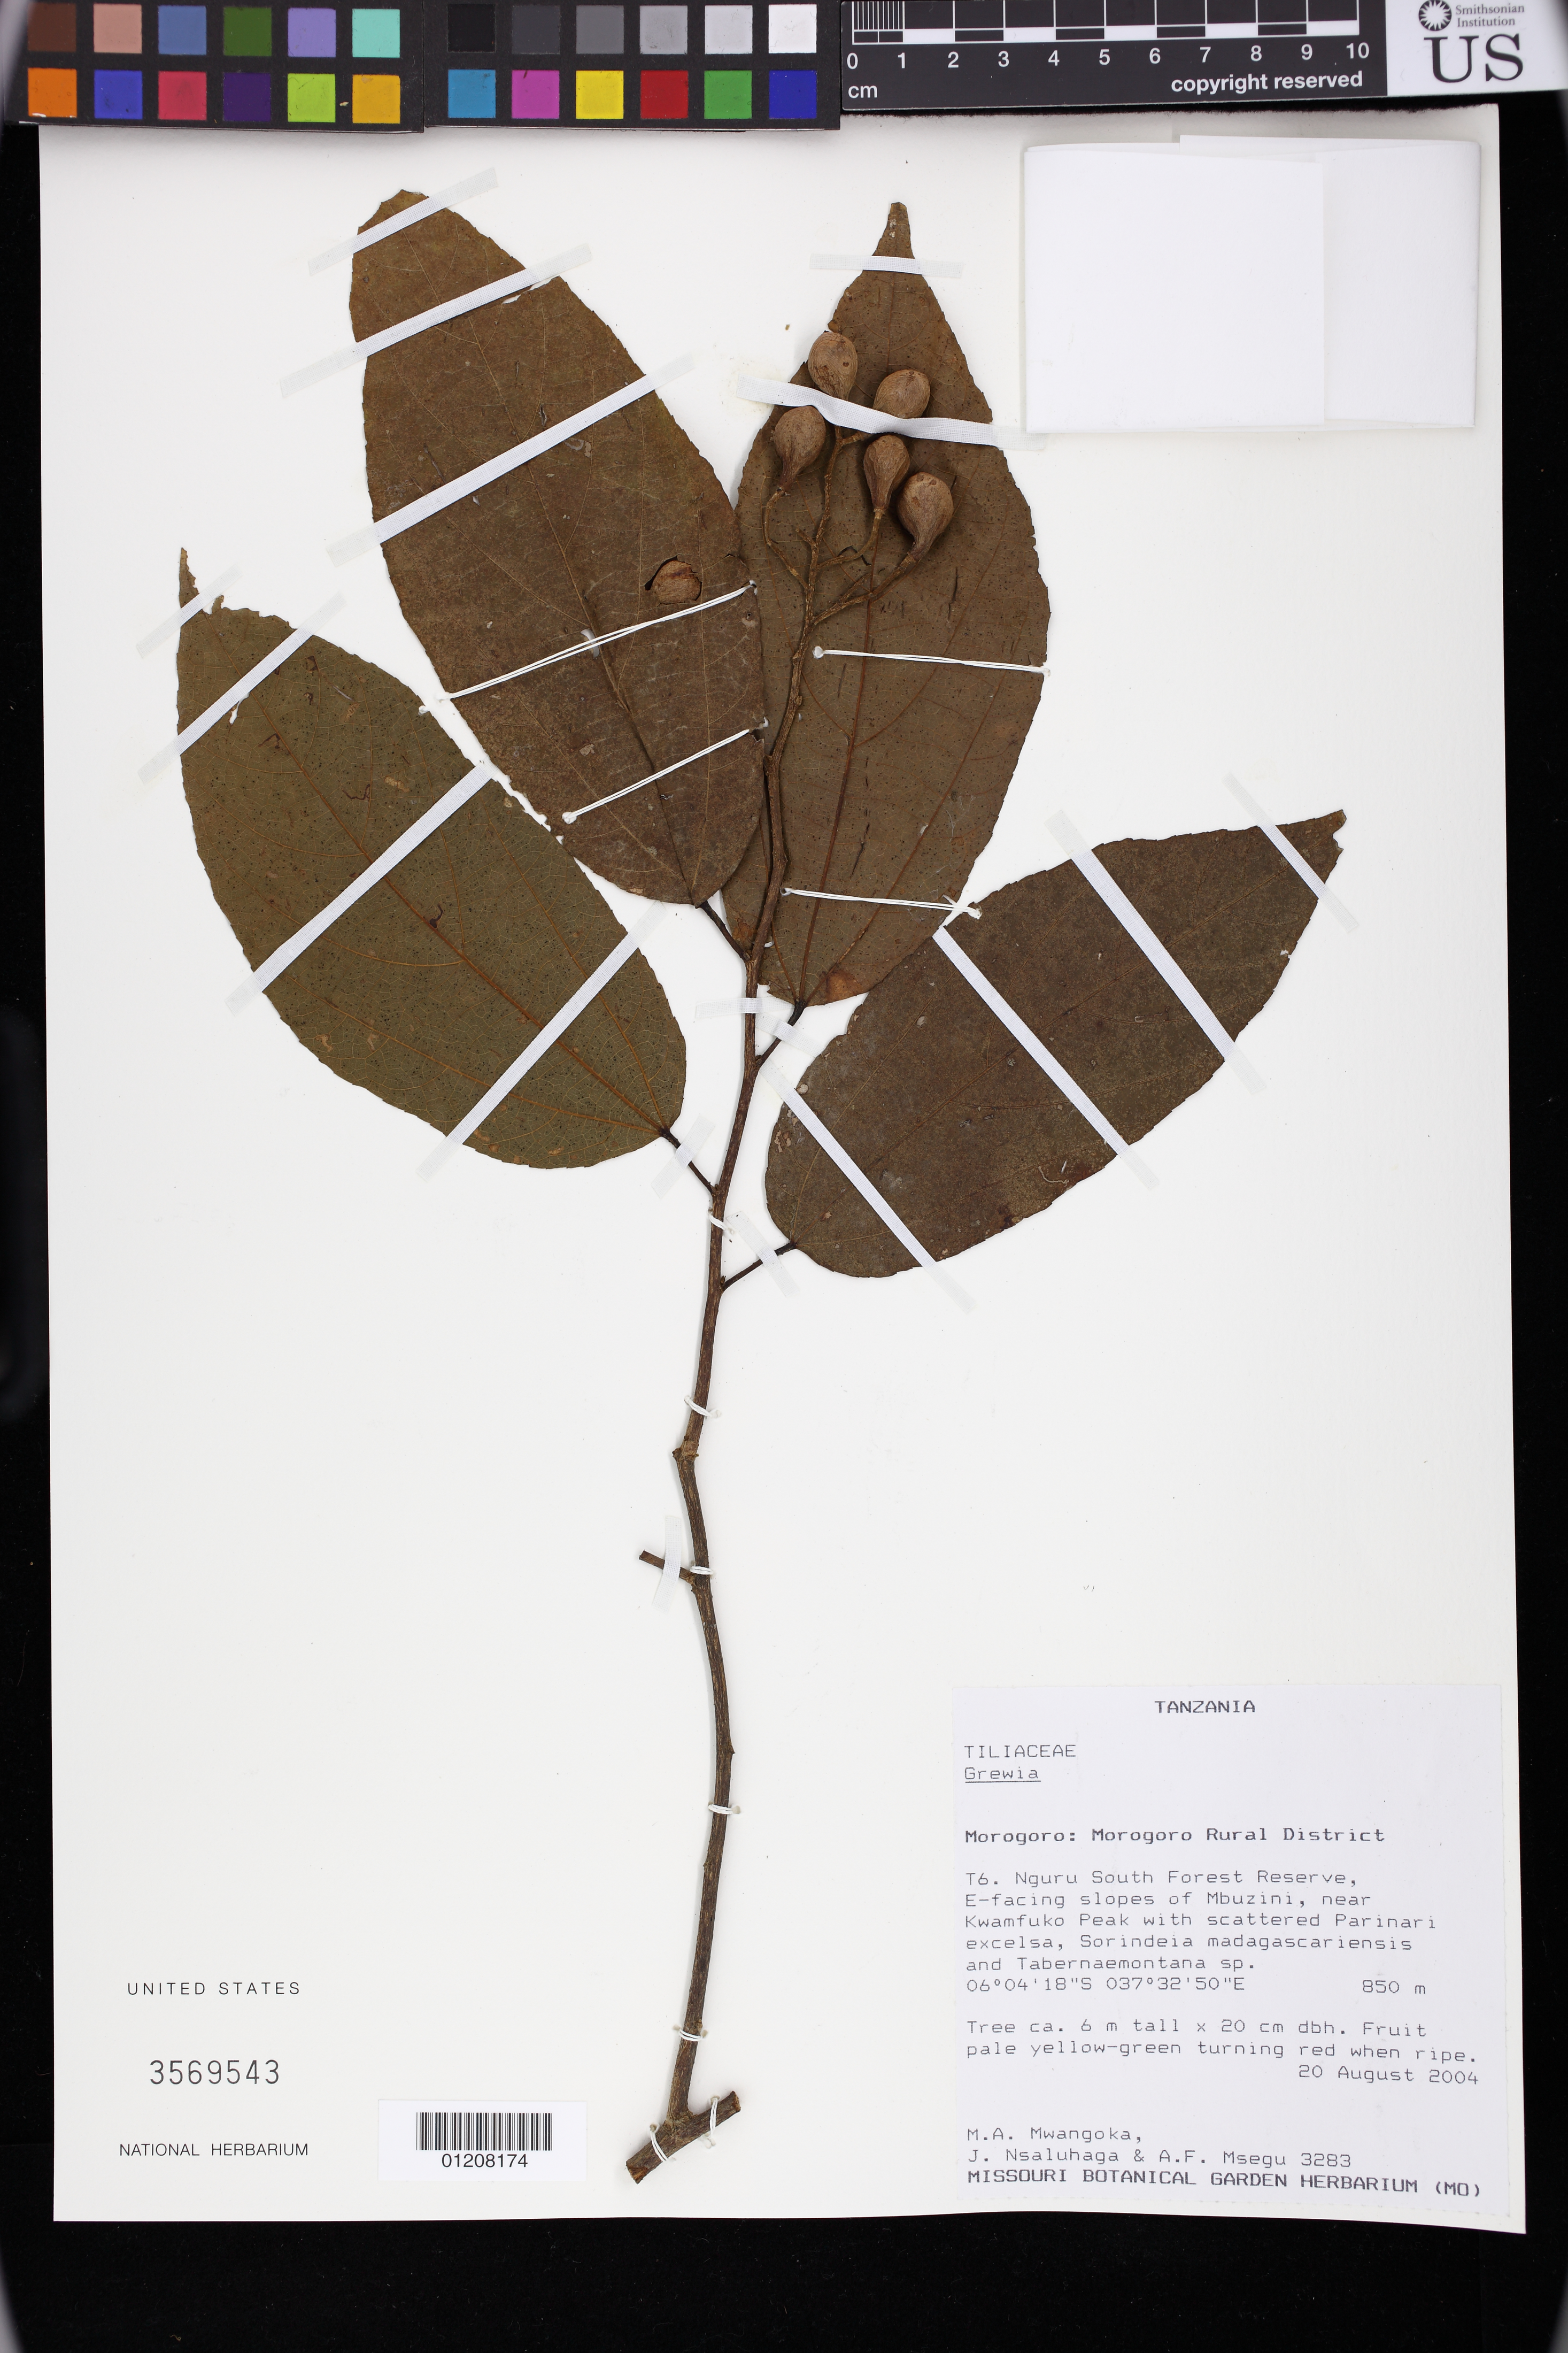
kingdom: Plantae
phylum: Tracheophyta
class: Magnoliopsida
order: Malvales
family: Malvaceae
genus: Microcos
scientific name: Microcos conocarpa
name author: Burret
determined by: Dorr, L. J., (BOT), Smithsonian Institution - National Museum of Natural History (UNITED STATES)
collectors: M. A. Mwangoka, J. Nsaluhaga & M. Msegu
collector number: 3283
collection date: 2004-08-20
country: Tanzania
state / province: Morogoro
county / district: Morogoro Rural District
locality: T6. Nguru South Forest Reserve, E- facing slopes of Mbuzini, near Kwamfuko Peak with scattered Parinari excelsa, Sorindeia madagascariensis and Tabernaemontana sp.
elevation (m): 850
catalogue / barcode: US 3569543